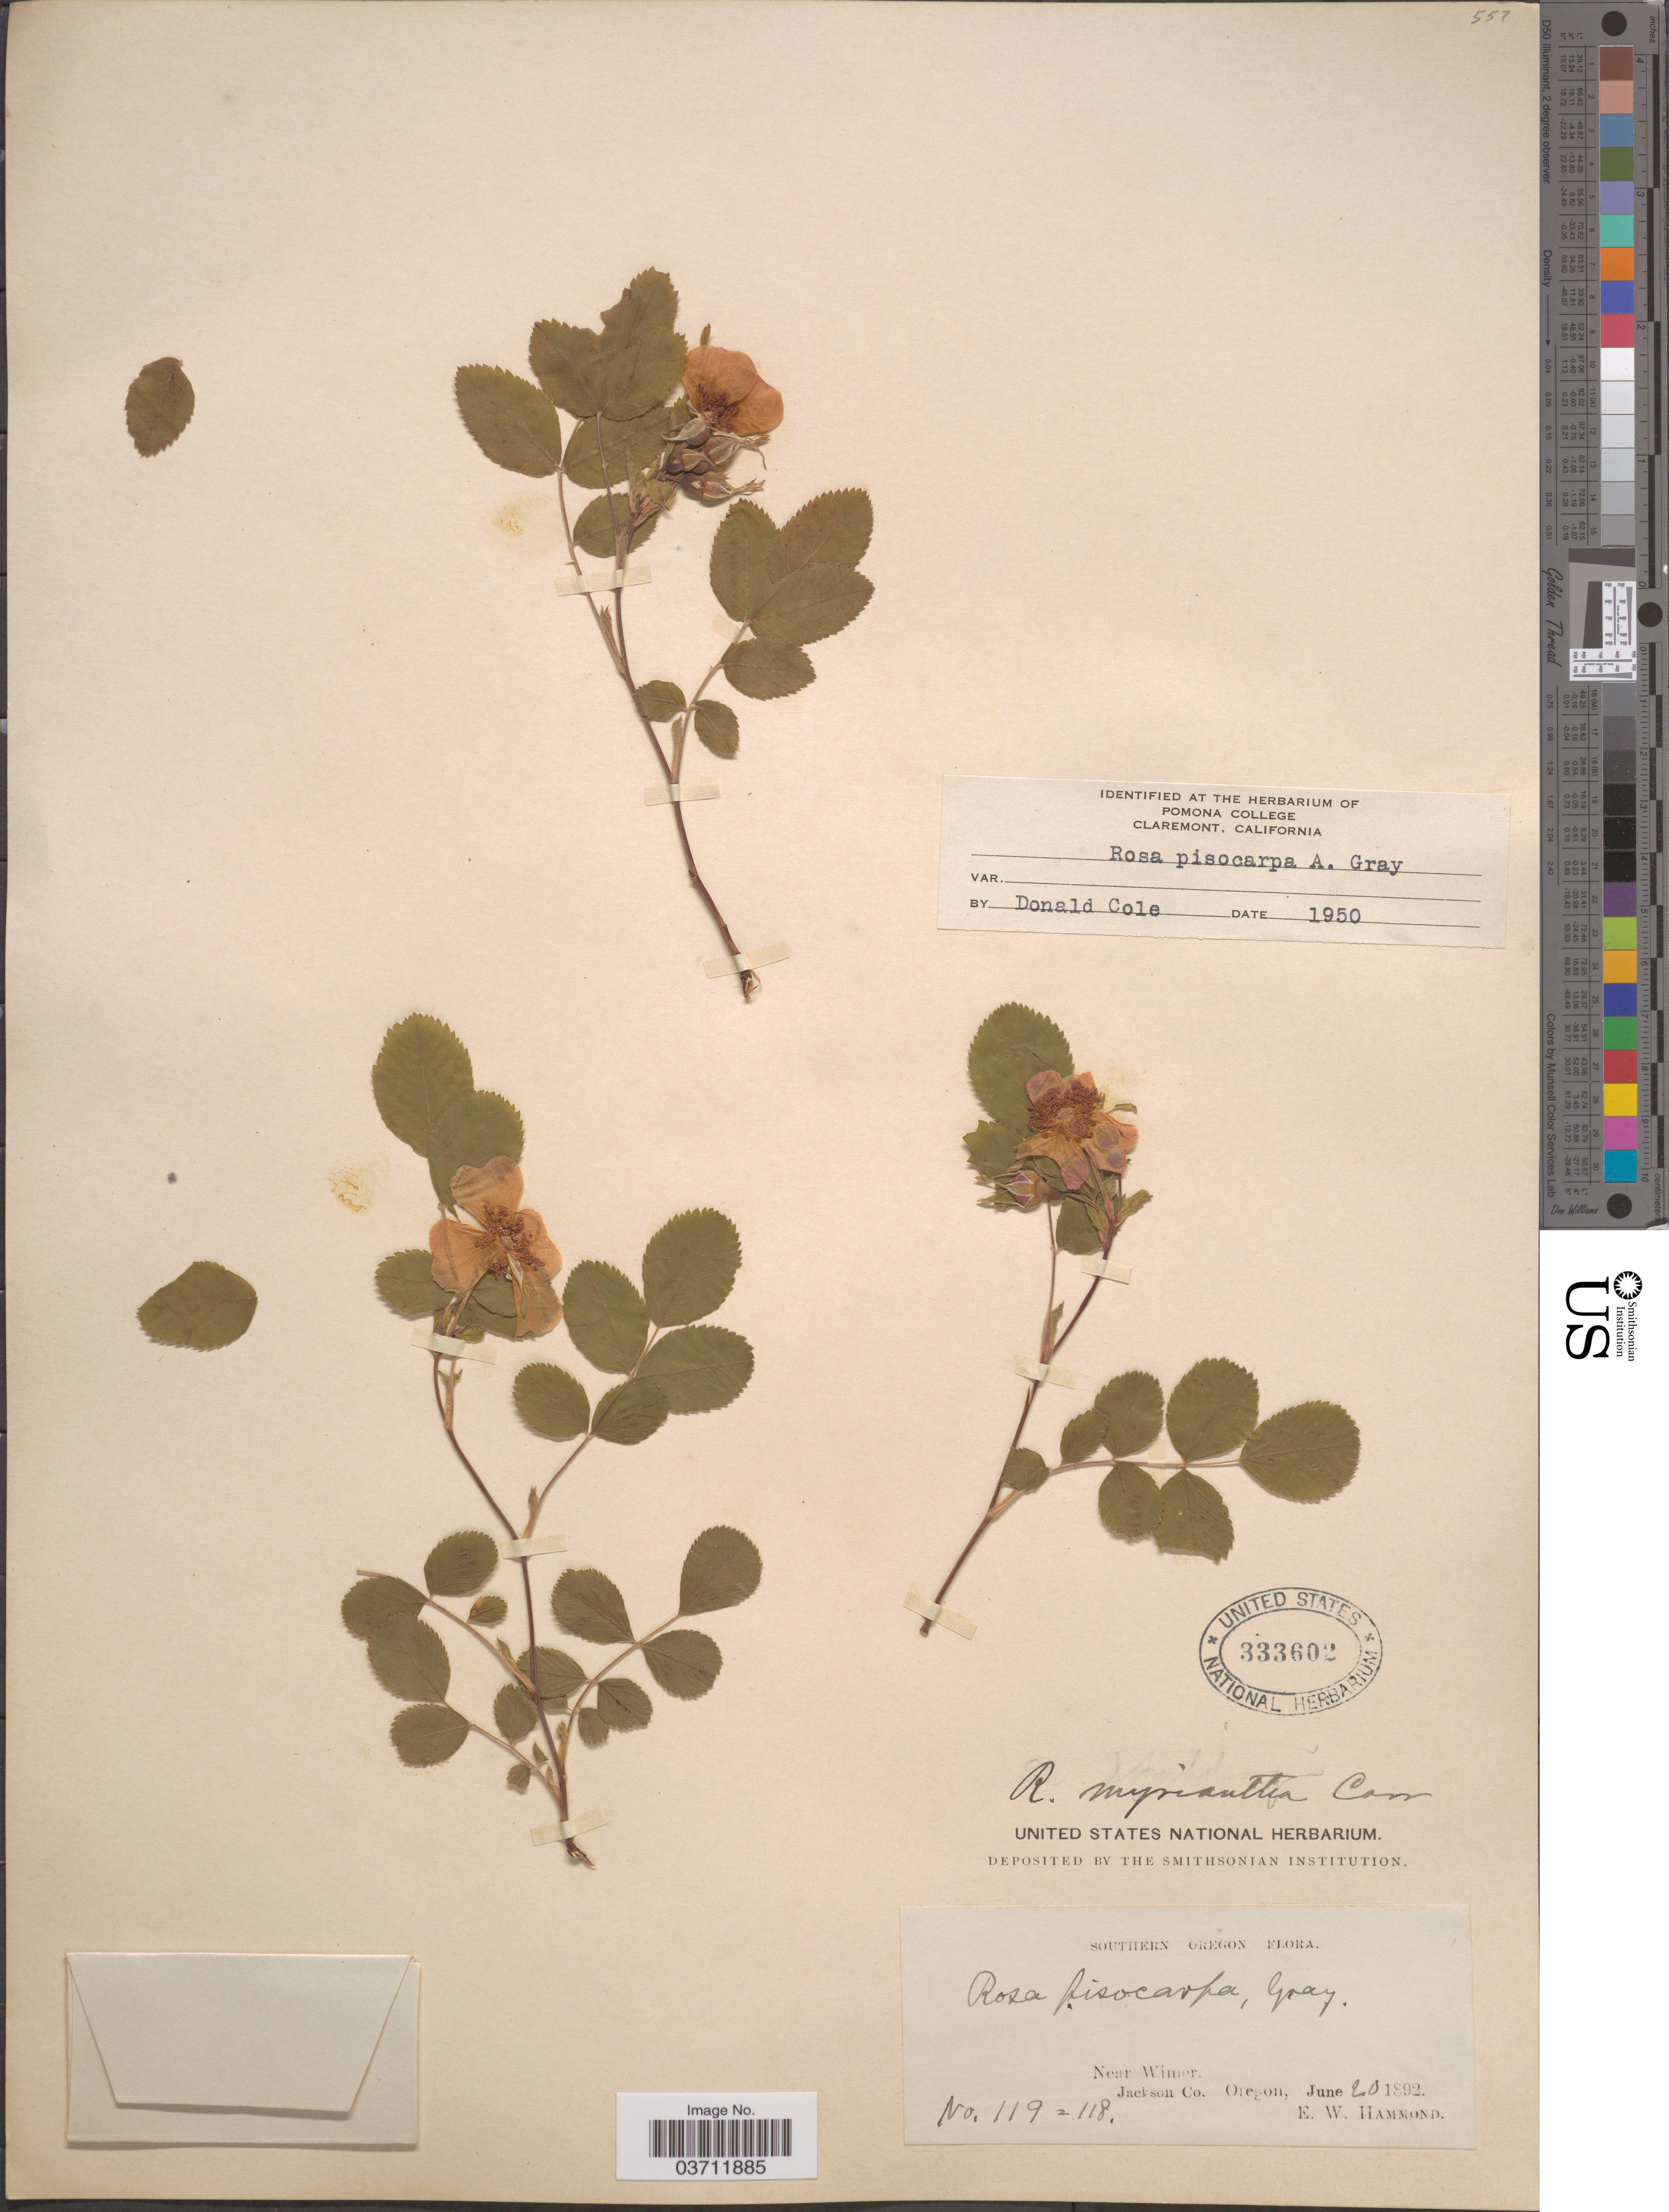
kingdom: Plantae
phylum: Tracheophyta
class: Magnoliopsida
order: Rosales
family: Rosaceae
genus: Rosa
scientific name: Rosa pisocarpa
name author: A. Gray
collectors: E. Hammond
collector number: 118-119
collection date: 1892-06-20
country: United States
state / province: Oregon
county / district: Jackson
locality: Southern Oregon. Near Wimer. Jackson Co.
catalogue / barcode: US 333602